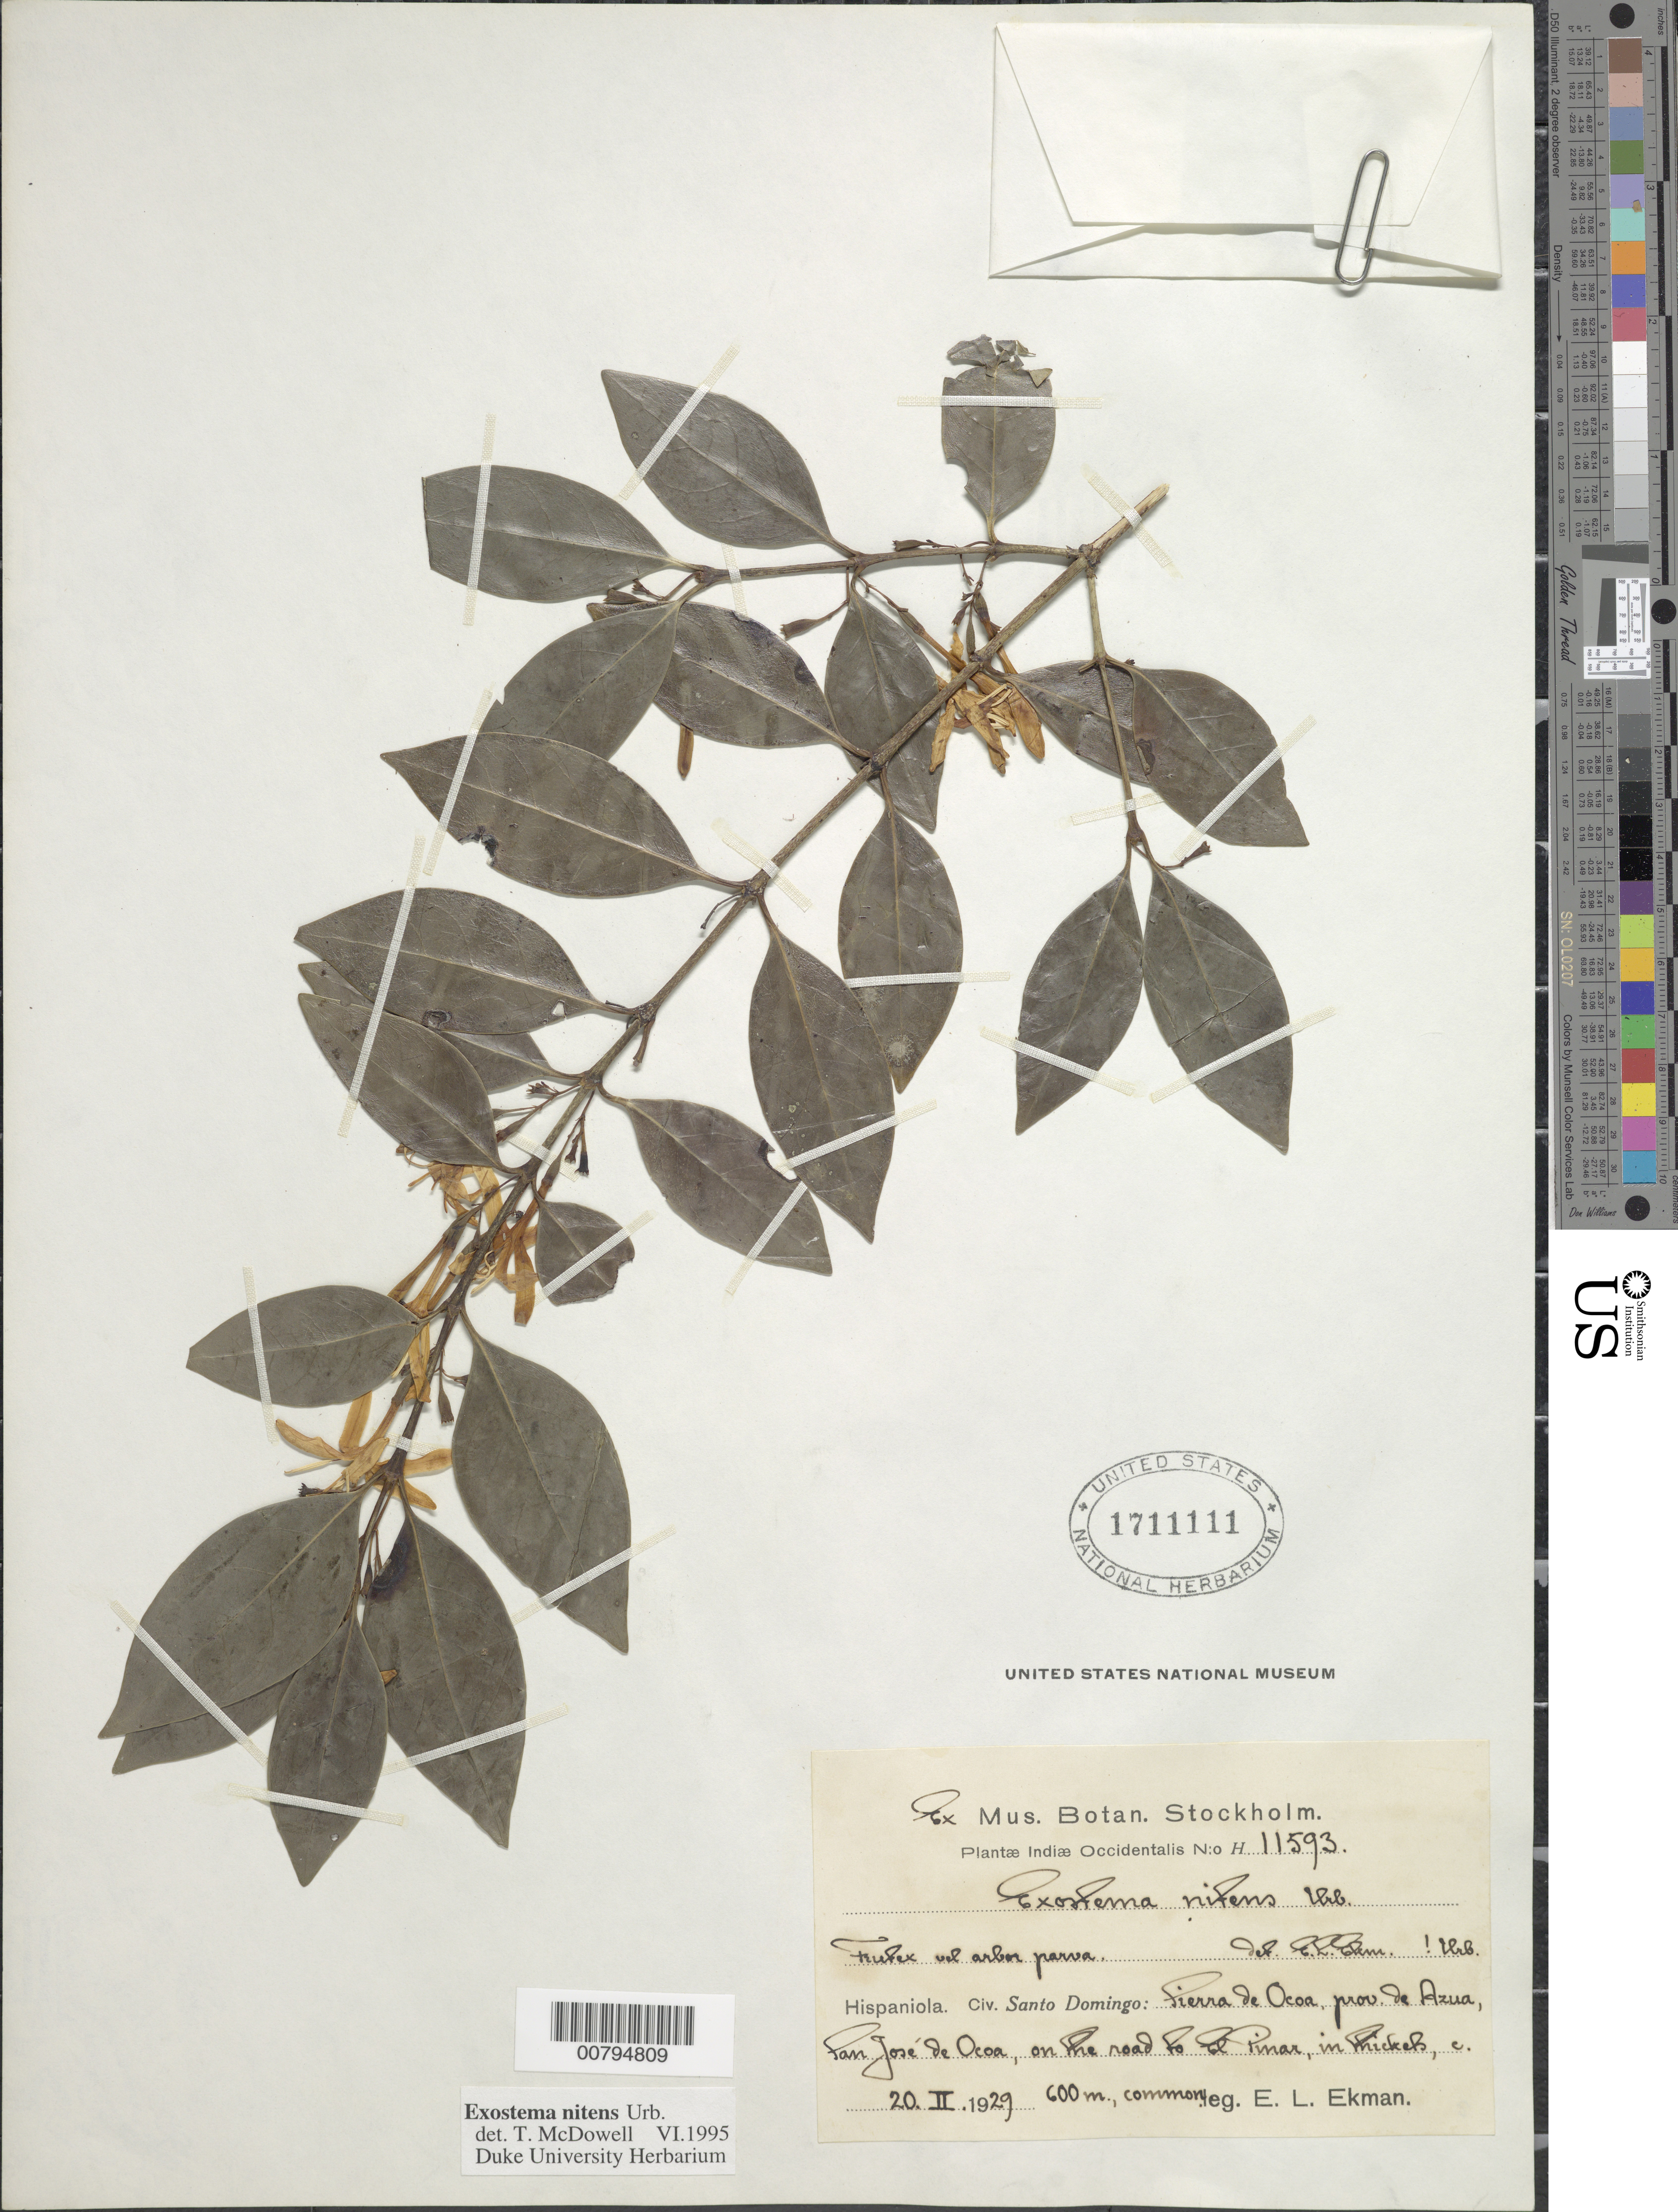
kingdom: Plantae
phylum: Tracheophyta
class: Magnoliopsida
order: Gentianales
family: Rubiaceae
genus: Exostema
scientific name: Exostema nitens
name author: Urb.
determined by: Ekman, E. L.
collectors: E. L. Ekman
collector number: H 11593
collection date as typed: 20 Feb 1929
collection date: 1929-02-20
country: Dominican Republic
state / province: Azua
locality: Civ. Santa Domingo: Pierra de Ocoa. San Jose de Ocoa, on road to El Pinar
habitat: In thickets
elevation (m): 600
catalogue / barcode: US 1711111